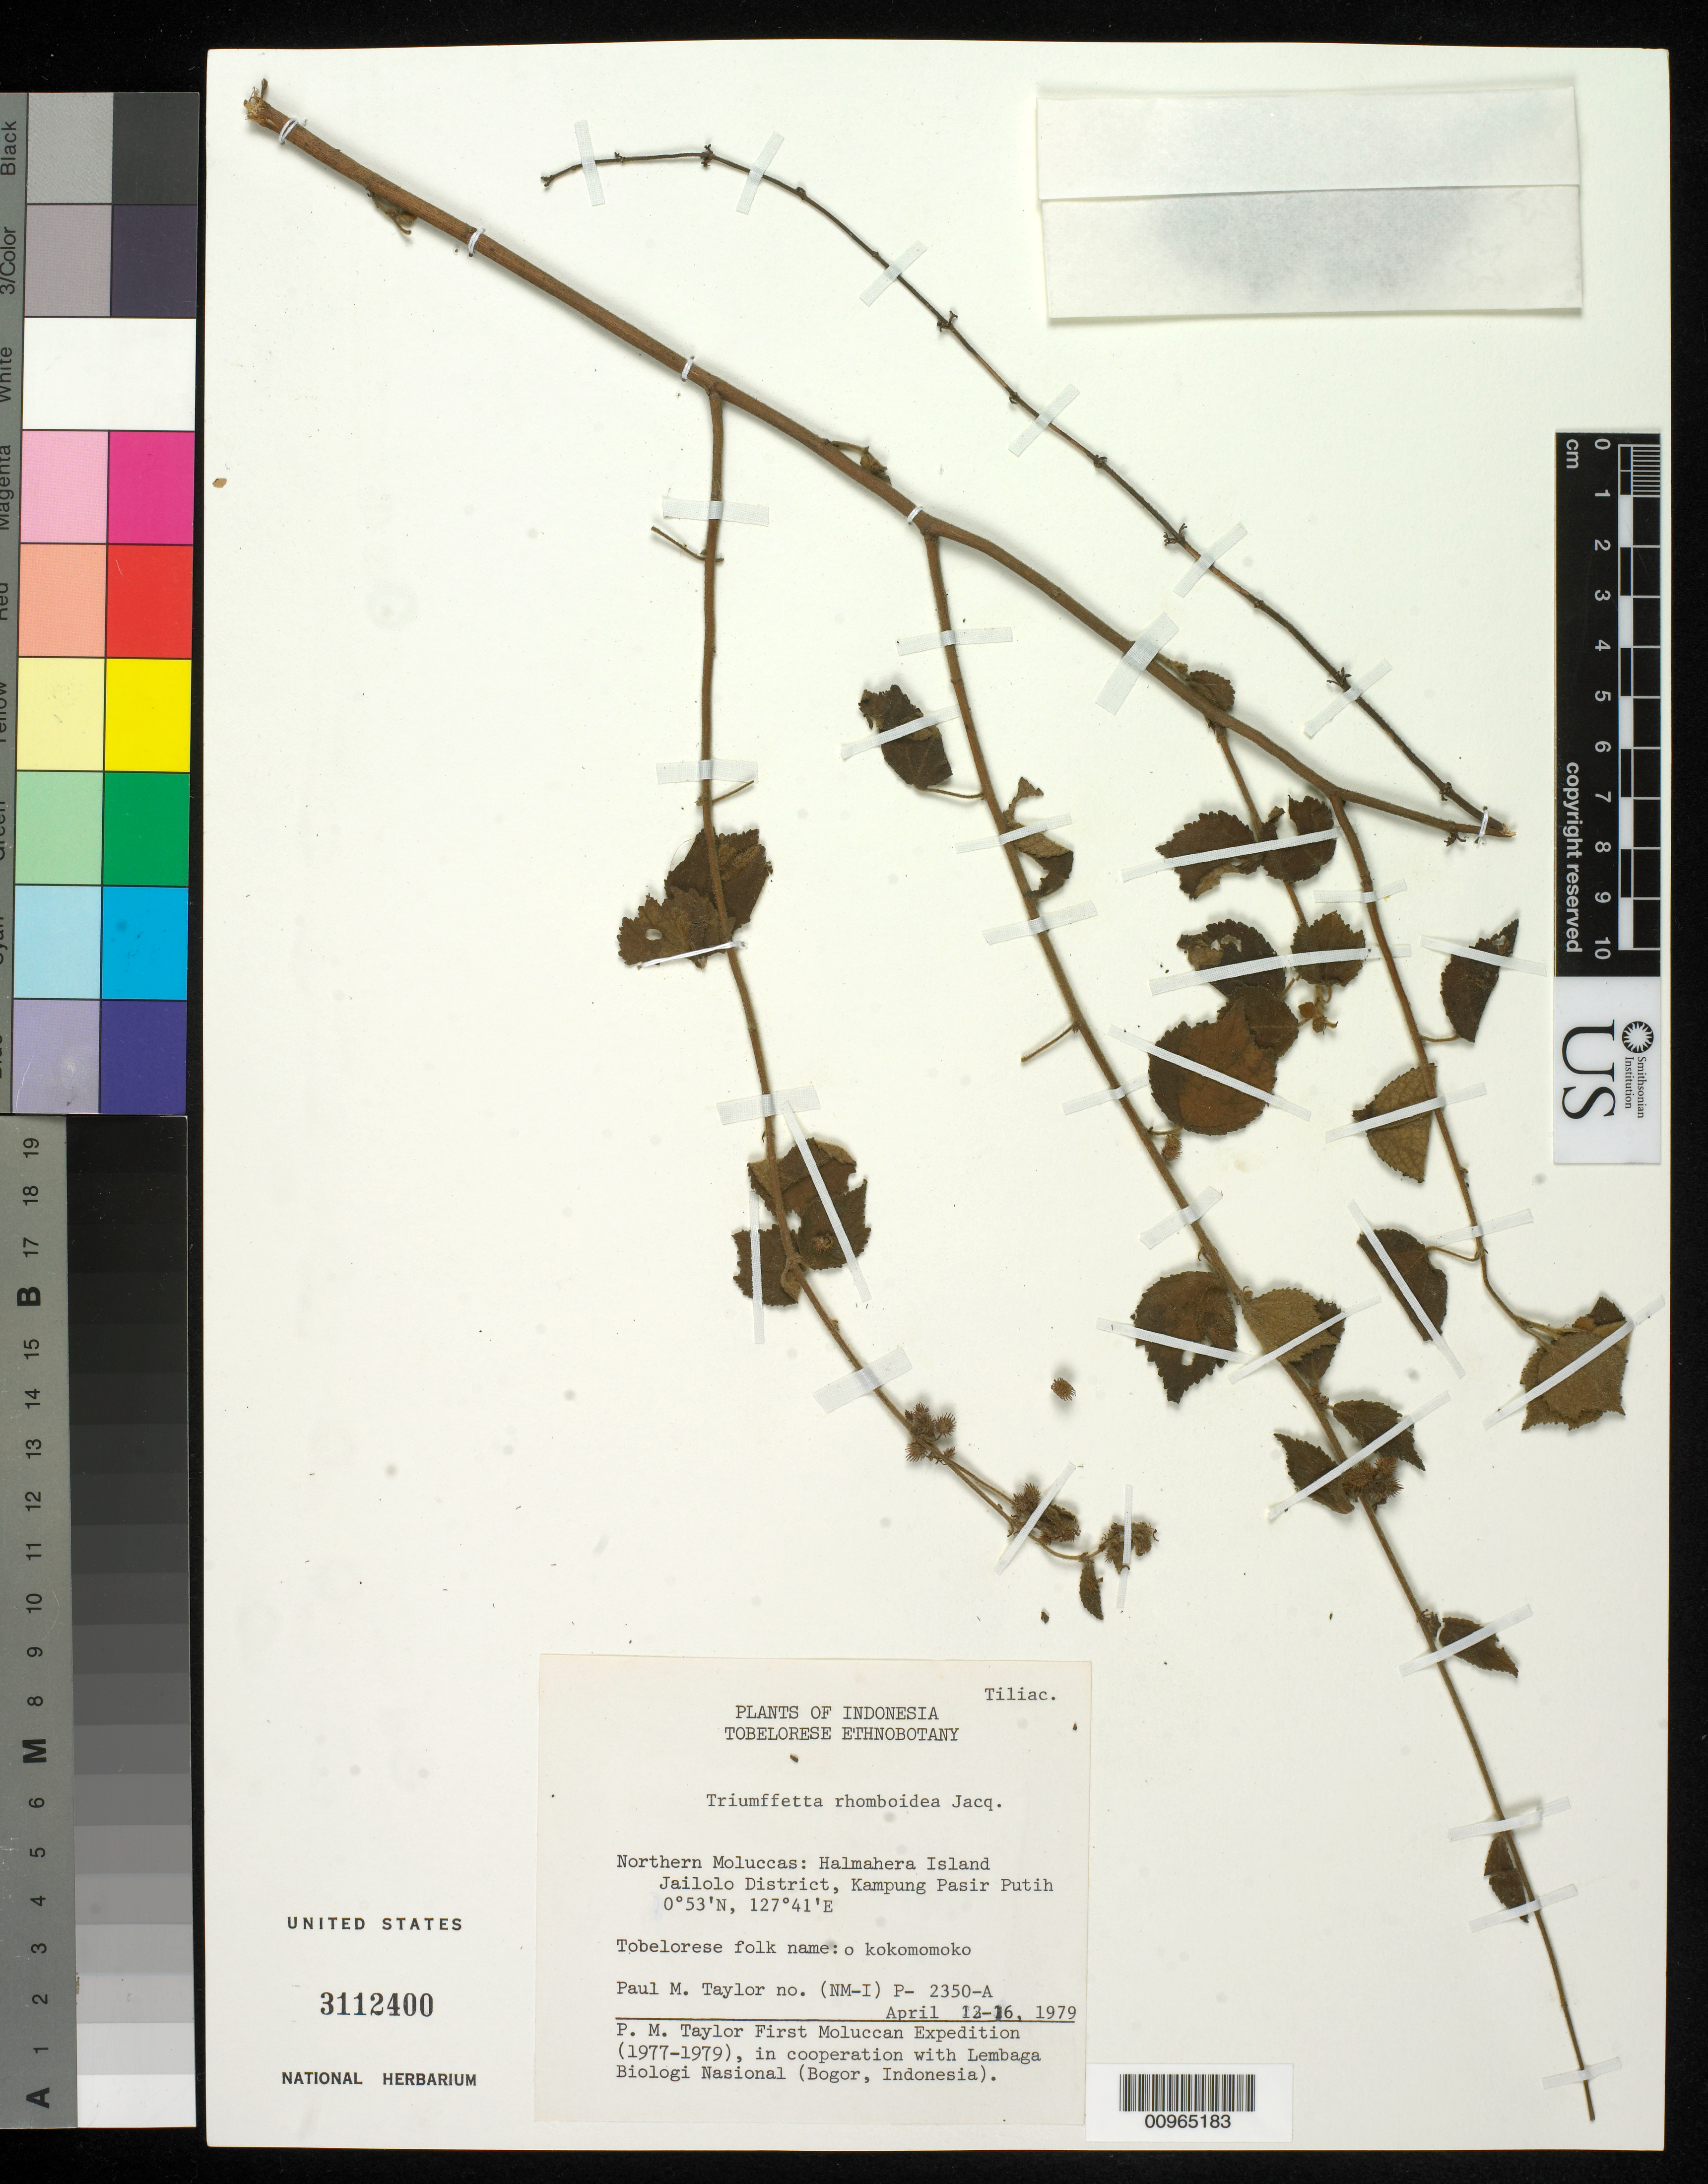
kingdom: Plantae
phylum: Tracheophyta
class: Magnoliopsida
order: Malvales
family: Malvaceae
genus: Triumfetta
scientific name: Triumfetta rhomboidea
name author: Jacq.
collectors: P. M. Taylor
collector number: P 2350 A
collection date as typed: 12 Apr 1969 to 16 Apr 1969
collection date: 1969-04-12/1969-04-16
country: Indonesia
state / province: Maluku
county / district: Maluku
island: Halmahera I.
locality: Jailolo district, Kampung Pasir Putih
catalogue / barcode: US 3112400